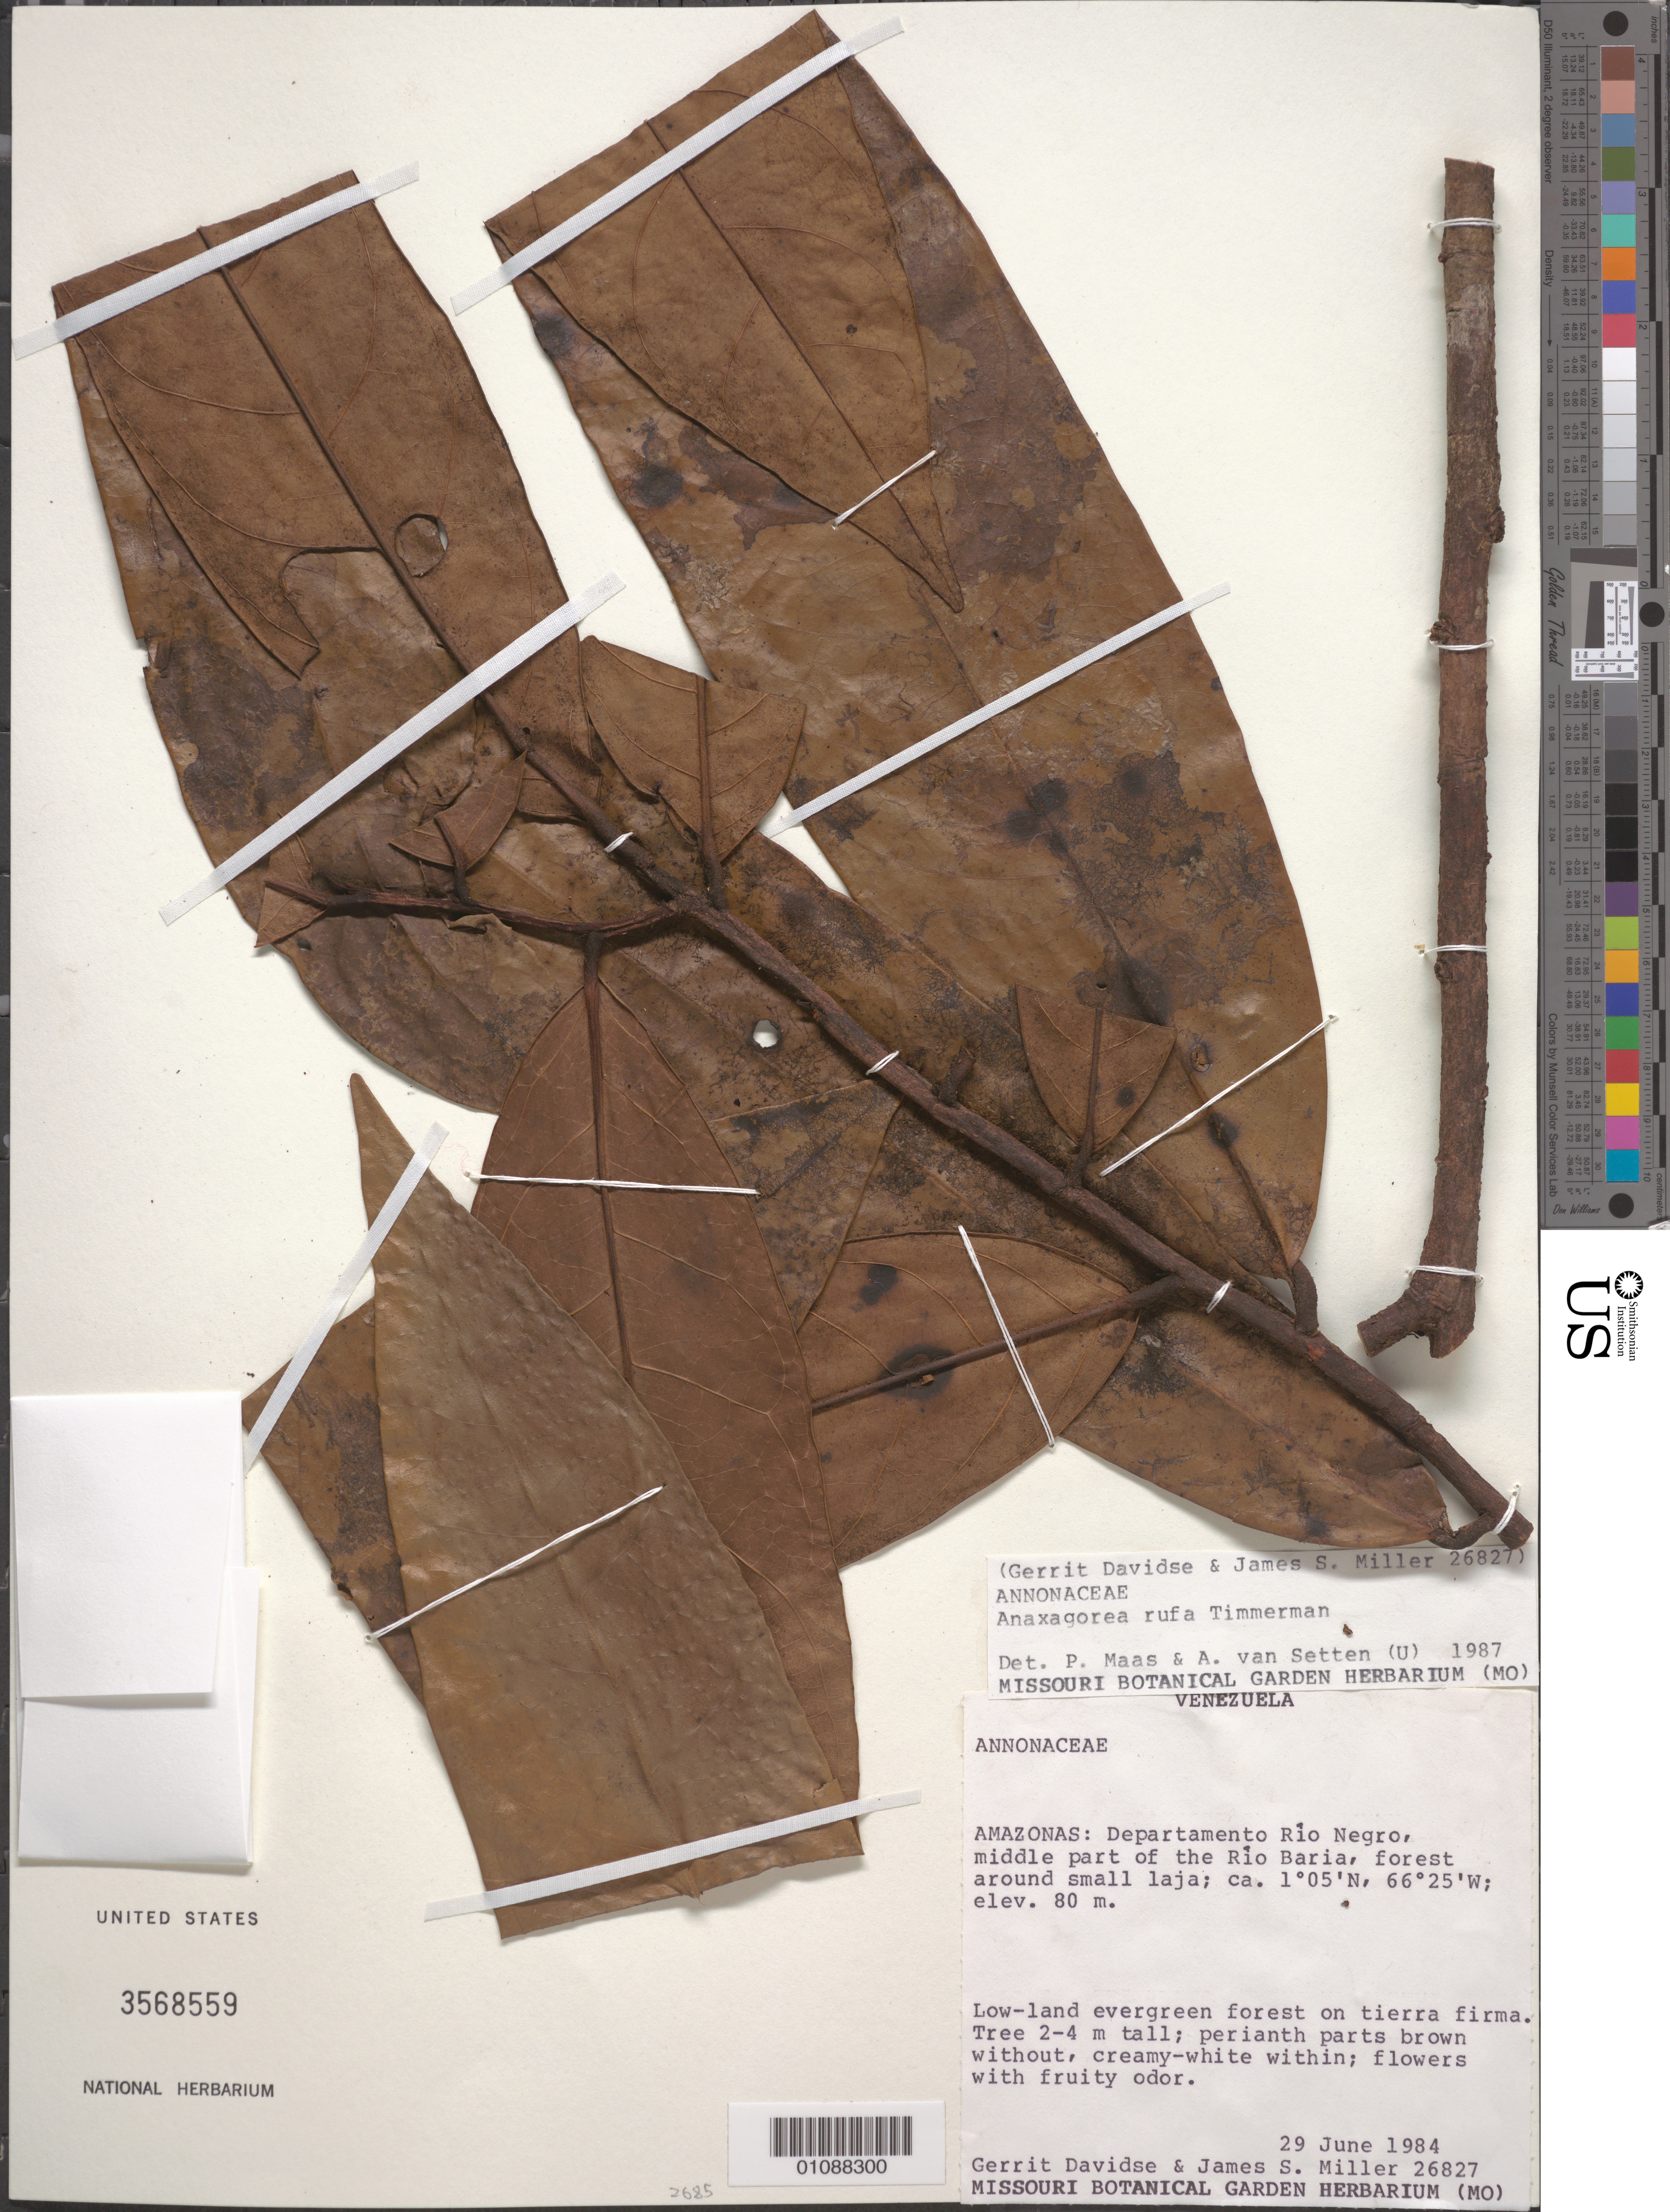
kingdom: Plantae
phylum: Tracheophyta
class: Magnoliopsida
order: Magnoliales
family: Annonaceae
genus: Anaxagorea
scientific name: Anaxagorea rufa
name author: Timmerman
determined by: Maas, P. J.; van Setten, A. U.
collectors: G. Davidse & J. S. Miller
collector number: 26827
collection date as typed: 29-Jun-84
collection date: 1984-06-29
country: Venezuela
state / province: Amazonas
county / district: Río Negro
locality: Río Baria, middle part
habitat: Forest around small laja. Low-land evergreen forest on tierra firme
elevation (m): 80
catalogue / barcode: US 3568559